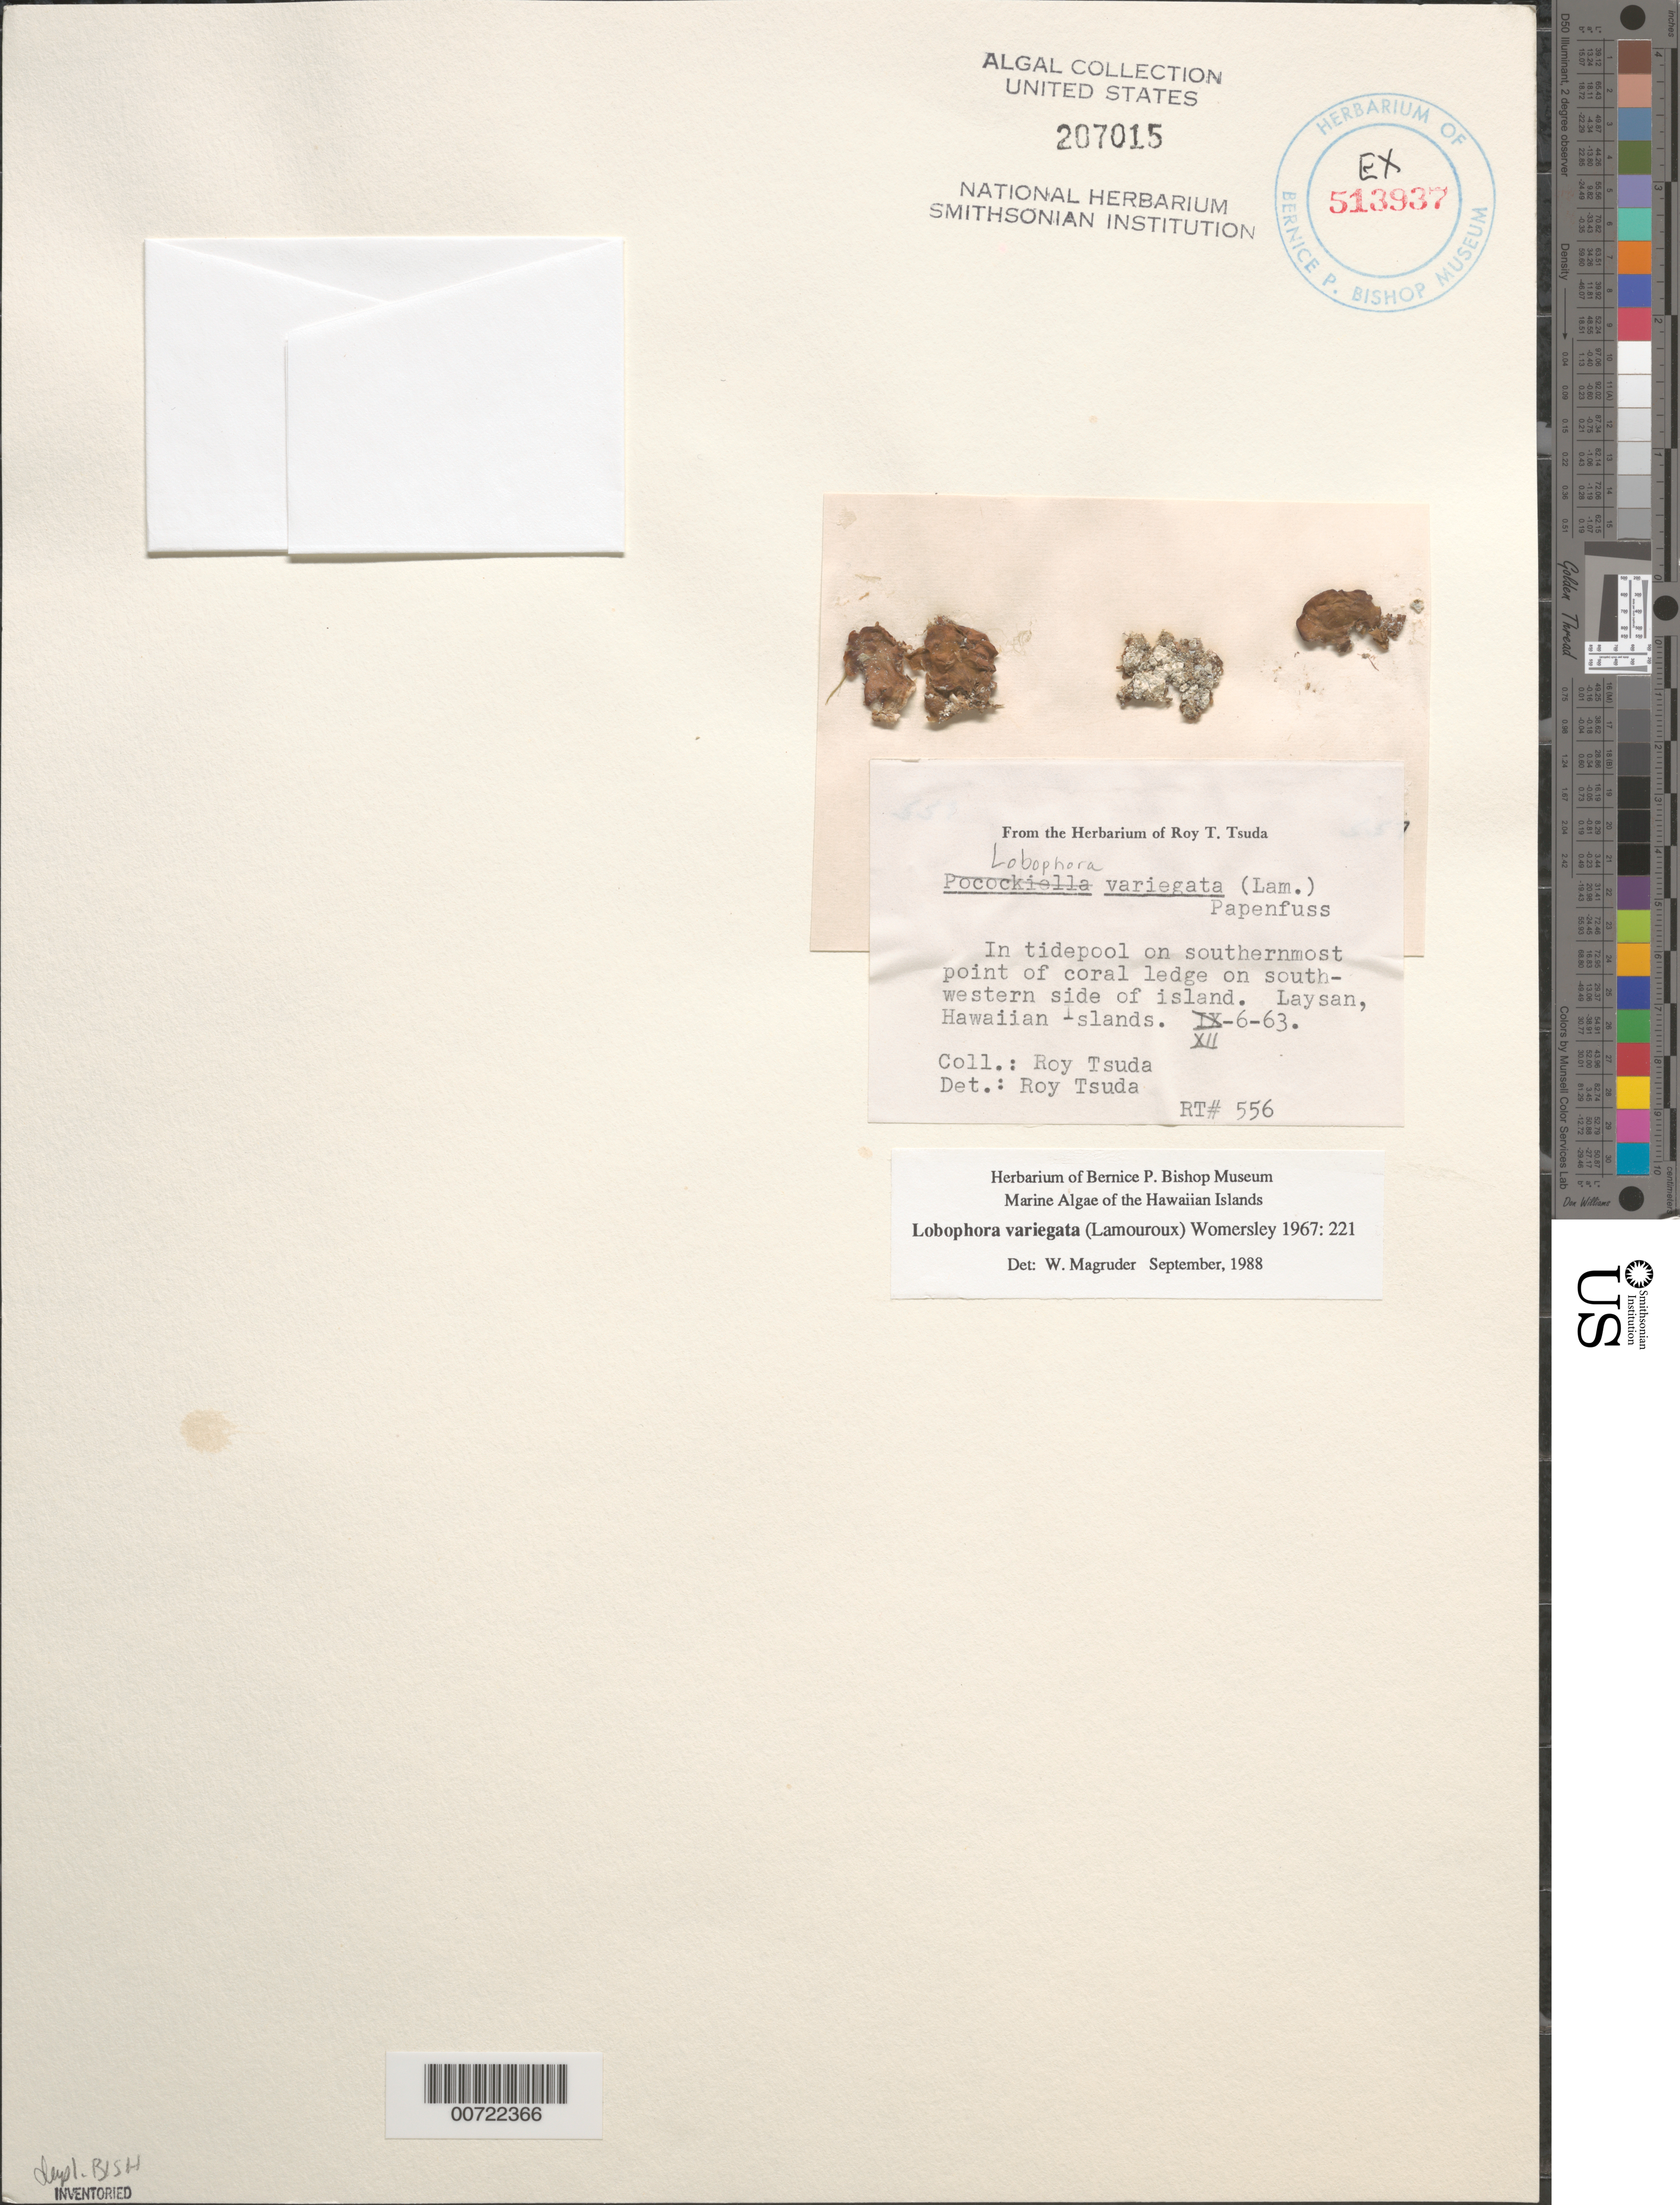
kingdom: Chromista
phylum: Ochrophyta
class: Phaeophyceae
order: Dictyotales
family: Dictyotaceae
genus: Lobophora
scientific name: Lobophora variegata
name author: (J.V.Lamouroux) Womersley & E.C. Oliveira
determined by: Magruder, W. H.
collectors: R. Tsuda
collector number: RT 556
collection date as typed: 06 Dec 1963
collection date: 1963-12-06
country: United States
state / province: Hawaii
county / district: Honolulu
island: Laysan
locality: Southwestern side of island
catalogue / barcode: US 207015